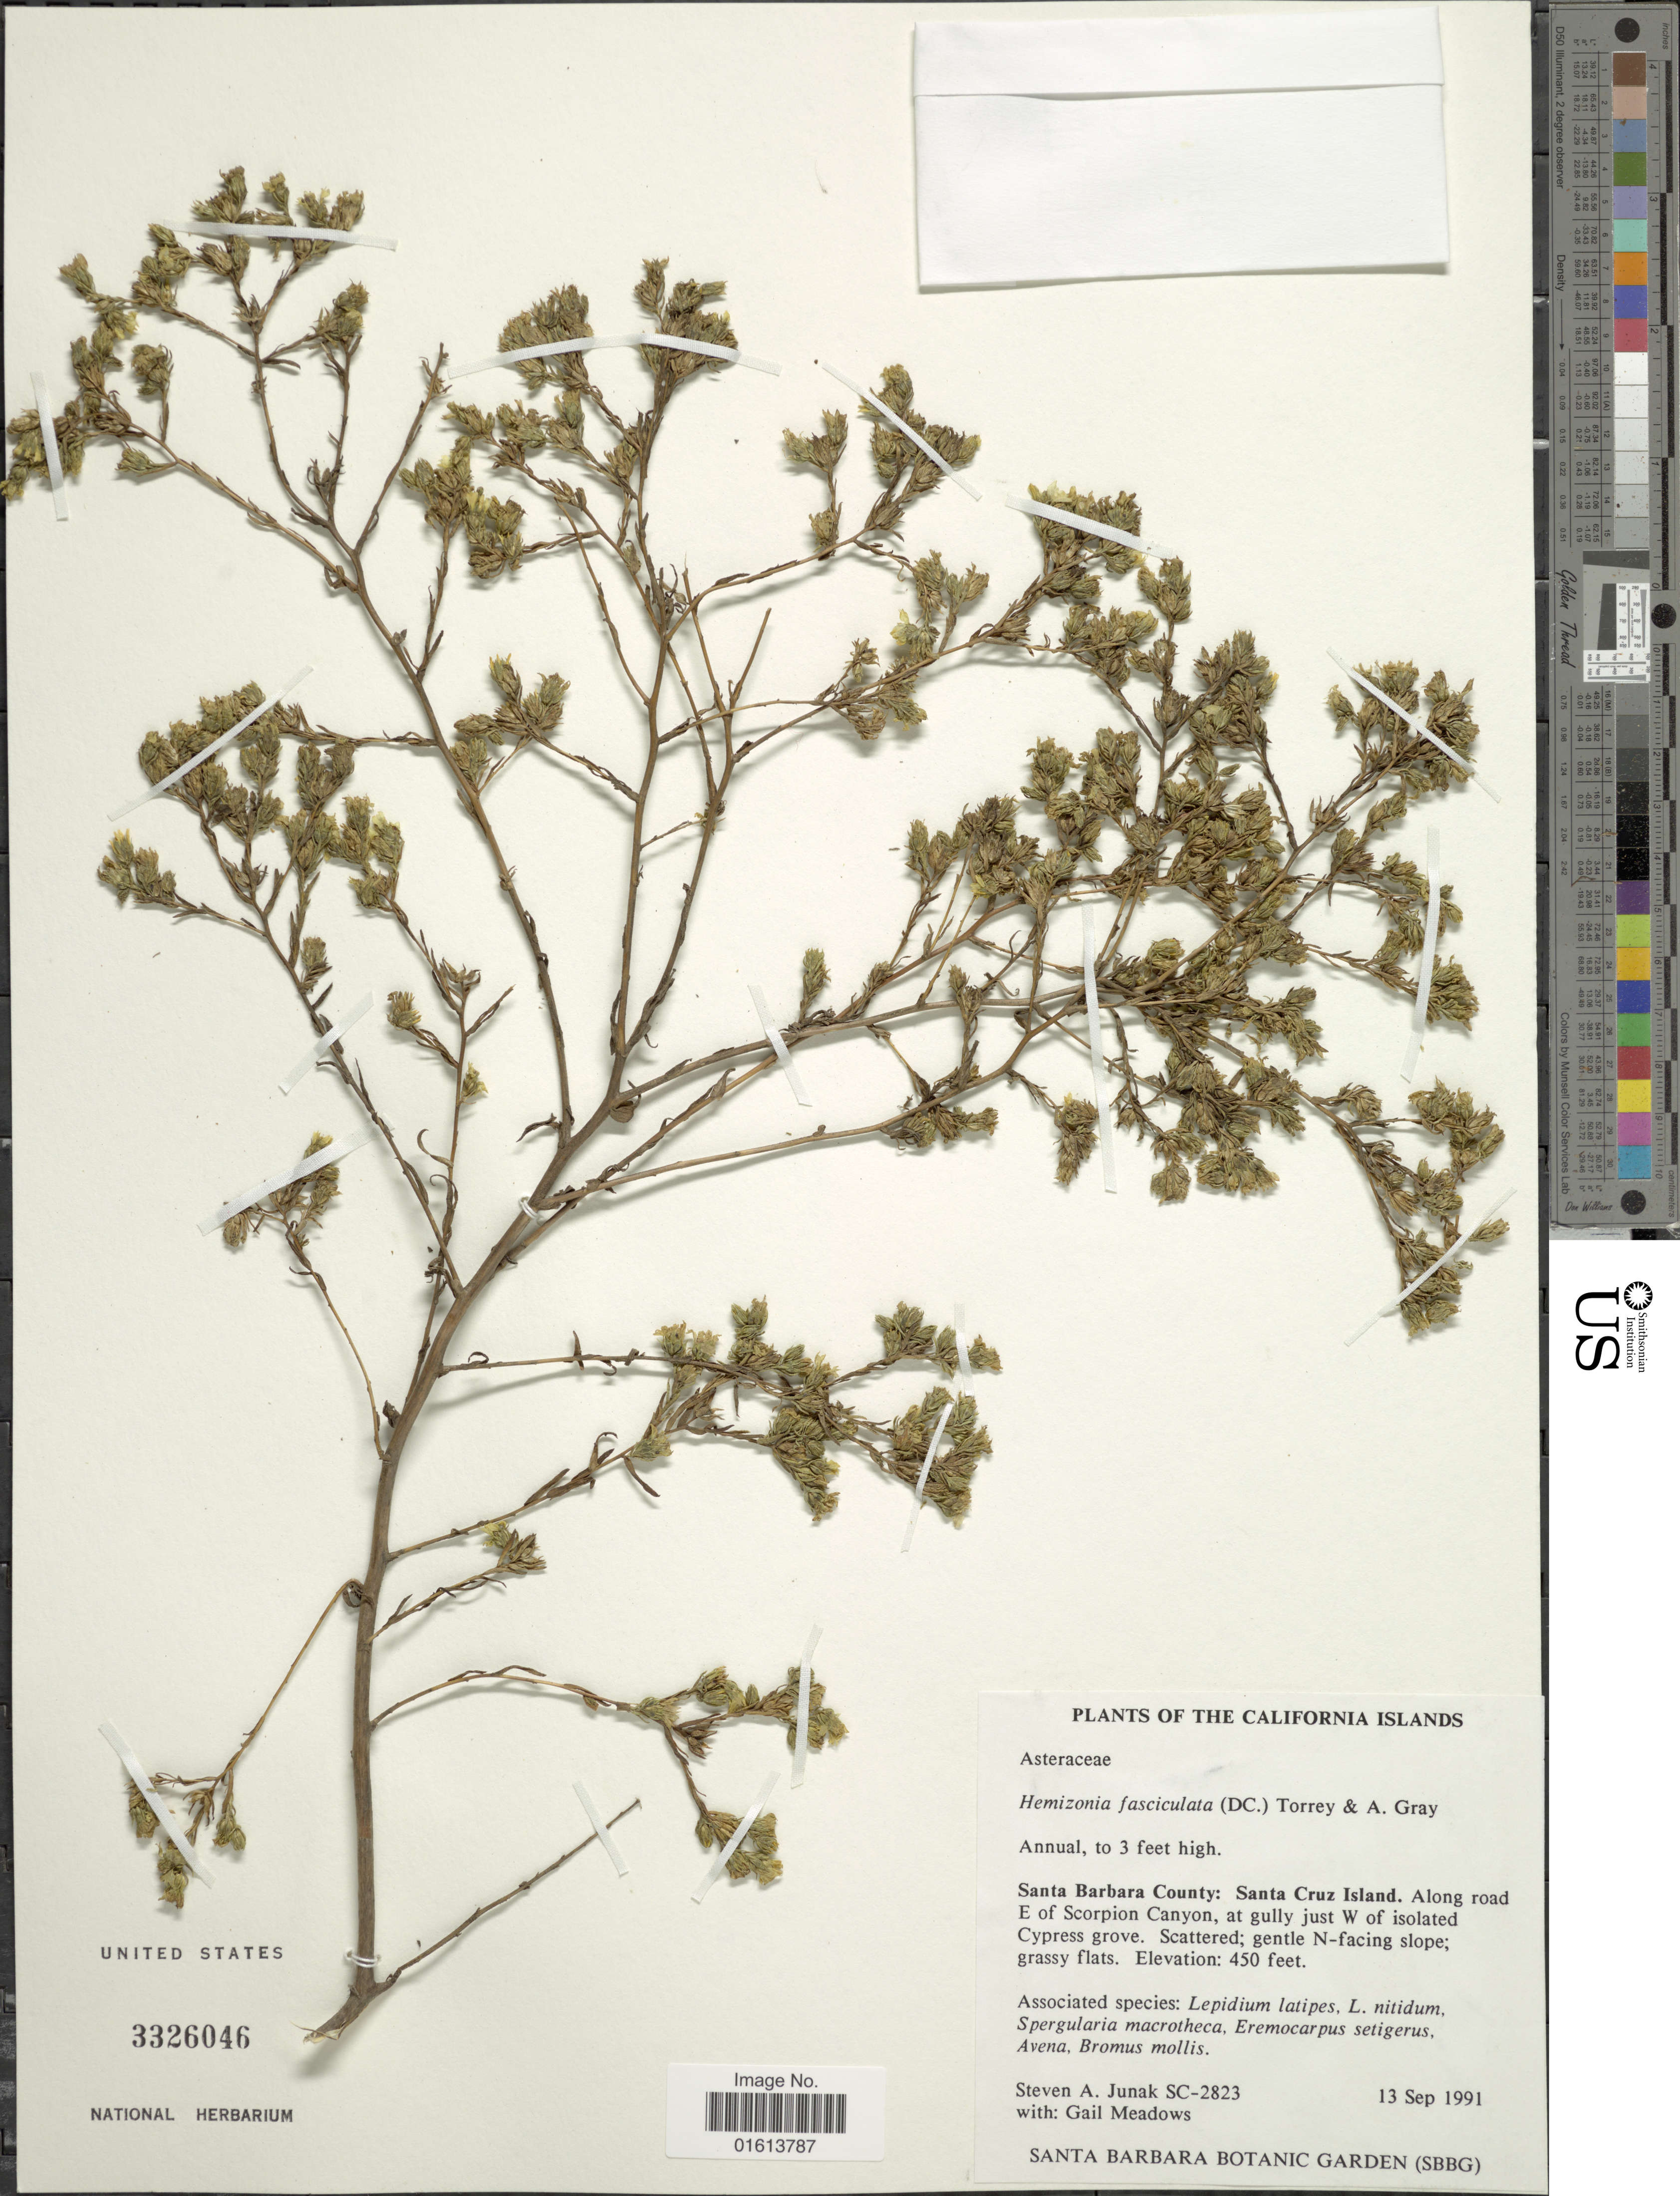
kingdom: Plantae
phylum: Tracheophyta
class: Magnoliopsida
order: Asterales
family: Asteraceae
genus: Deinandra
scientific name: Deinandra fasciculata subsp. fasciculata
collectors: S. Junak & G. Meadows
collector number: SC-2823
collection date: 1991-09-13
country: United States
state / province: California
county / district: Santa Barbara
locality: California Islands. Santa Barbara County: Santa Cruz Island. Along road E of Scorpion Canyon, at gully just W of isolated Cypress grove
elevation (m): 137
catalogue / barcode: US 3326046